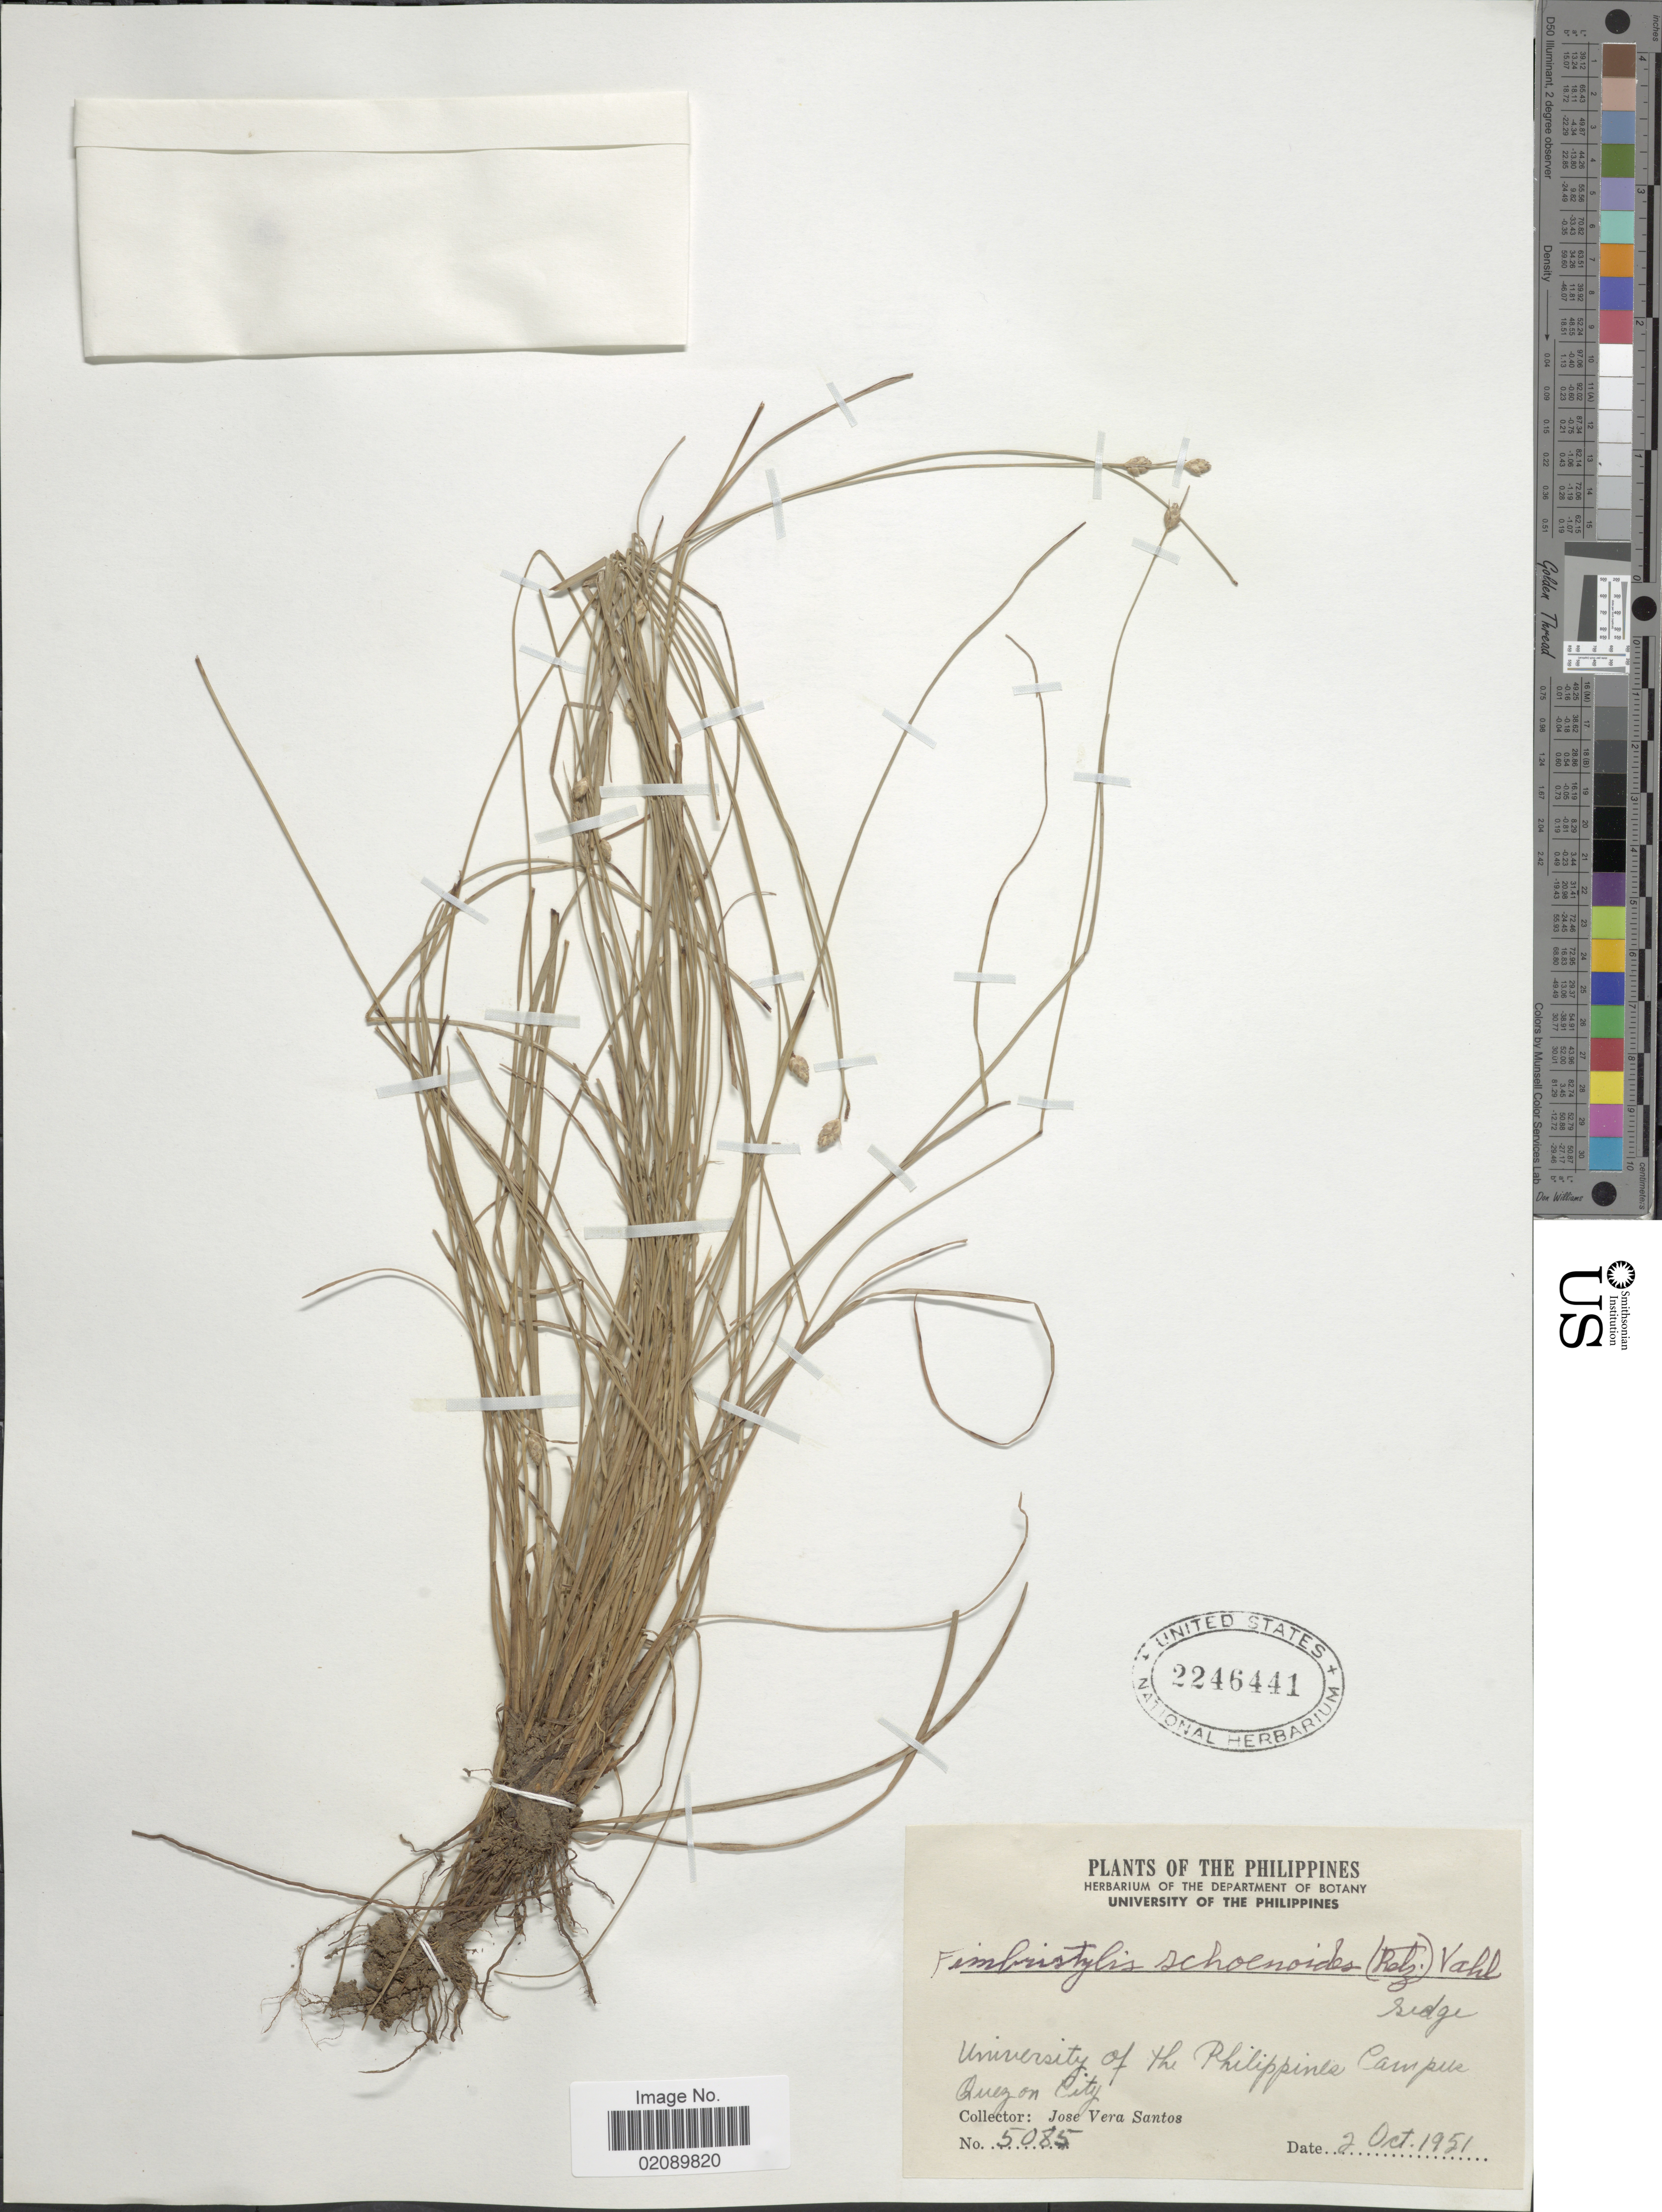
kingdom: Plantae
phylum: Tracheophyta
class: Liliopsida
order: Poales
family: Cyperaceae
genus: Fimbristylis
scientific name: Fimbristylis schoenoides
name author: (Retz.) Vahl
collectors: J. V. Santos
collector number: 5085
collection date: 1951-10-02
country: Philippines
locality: University of the Philippines Campus. Quezon City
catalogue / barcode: US 2246441